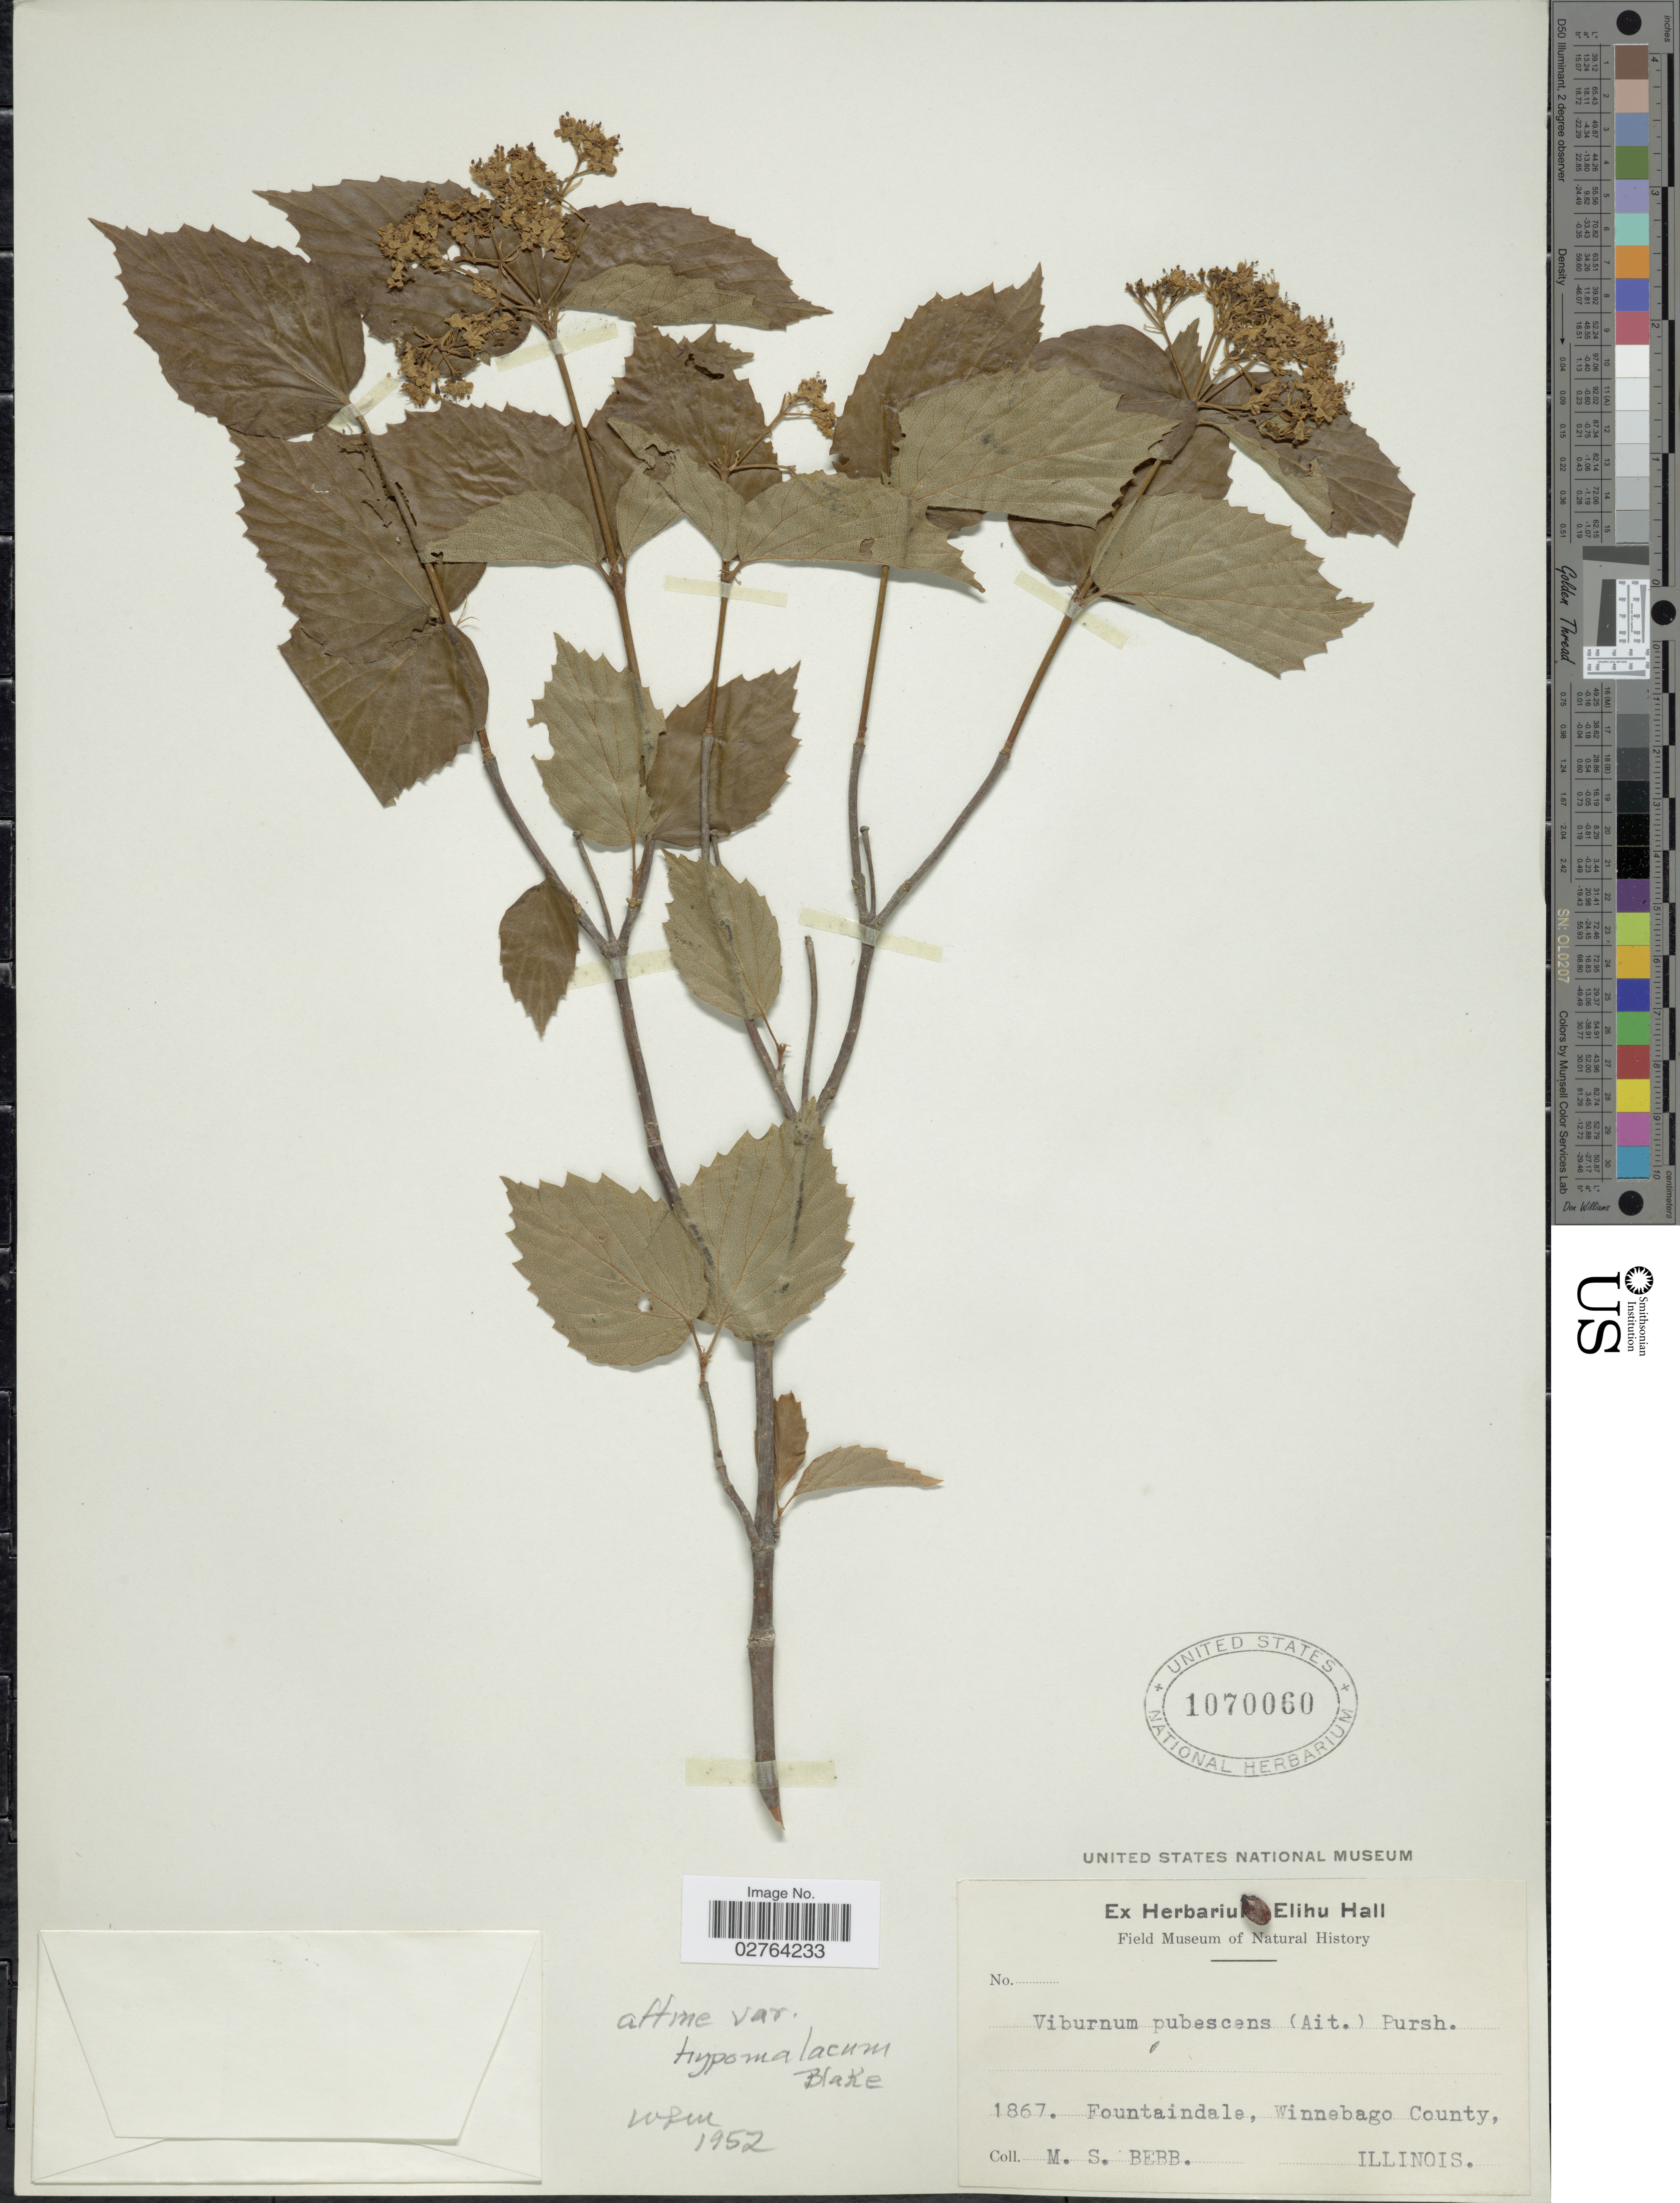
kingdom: Plantae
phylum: Tracheophyta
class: Magnoliopsida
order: Dipsacales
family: Viburnaceae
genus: Viburnum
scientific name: Viburnum rafinesqueanum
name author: Schult.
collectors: M. Bebb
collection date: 1867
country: United States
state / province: Illinois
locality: Fountaindale, Winnebago County.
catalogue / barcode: US 1070060